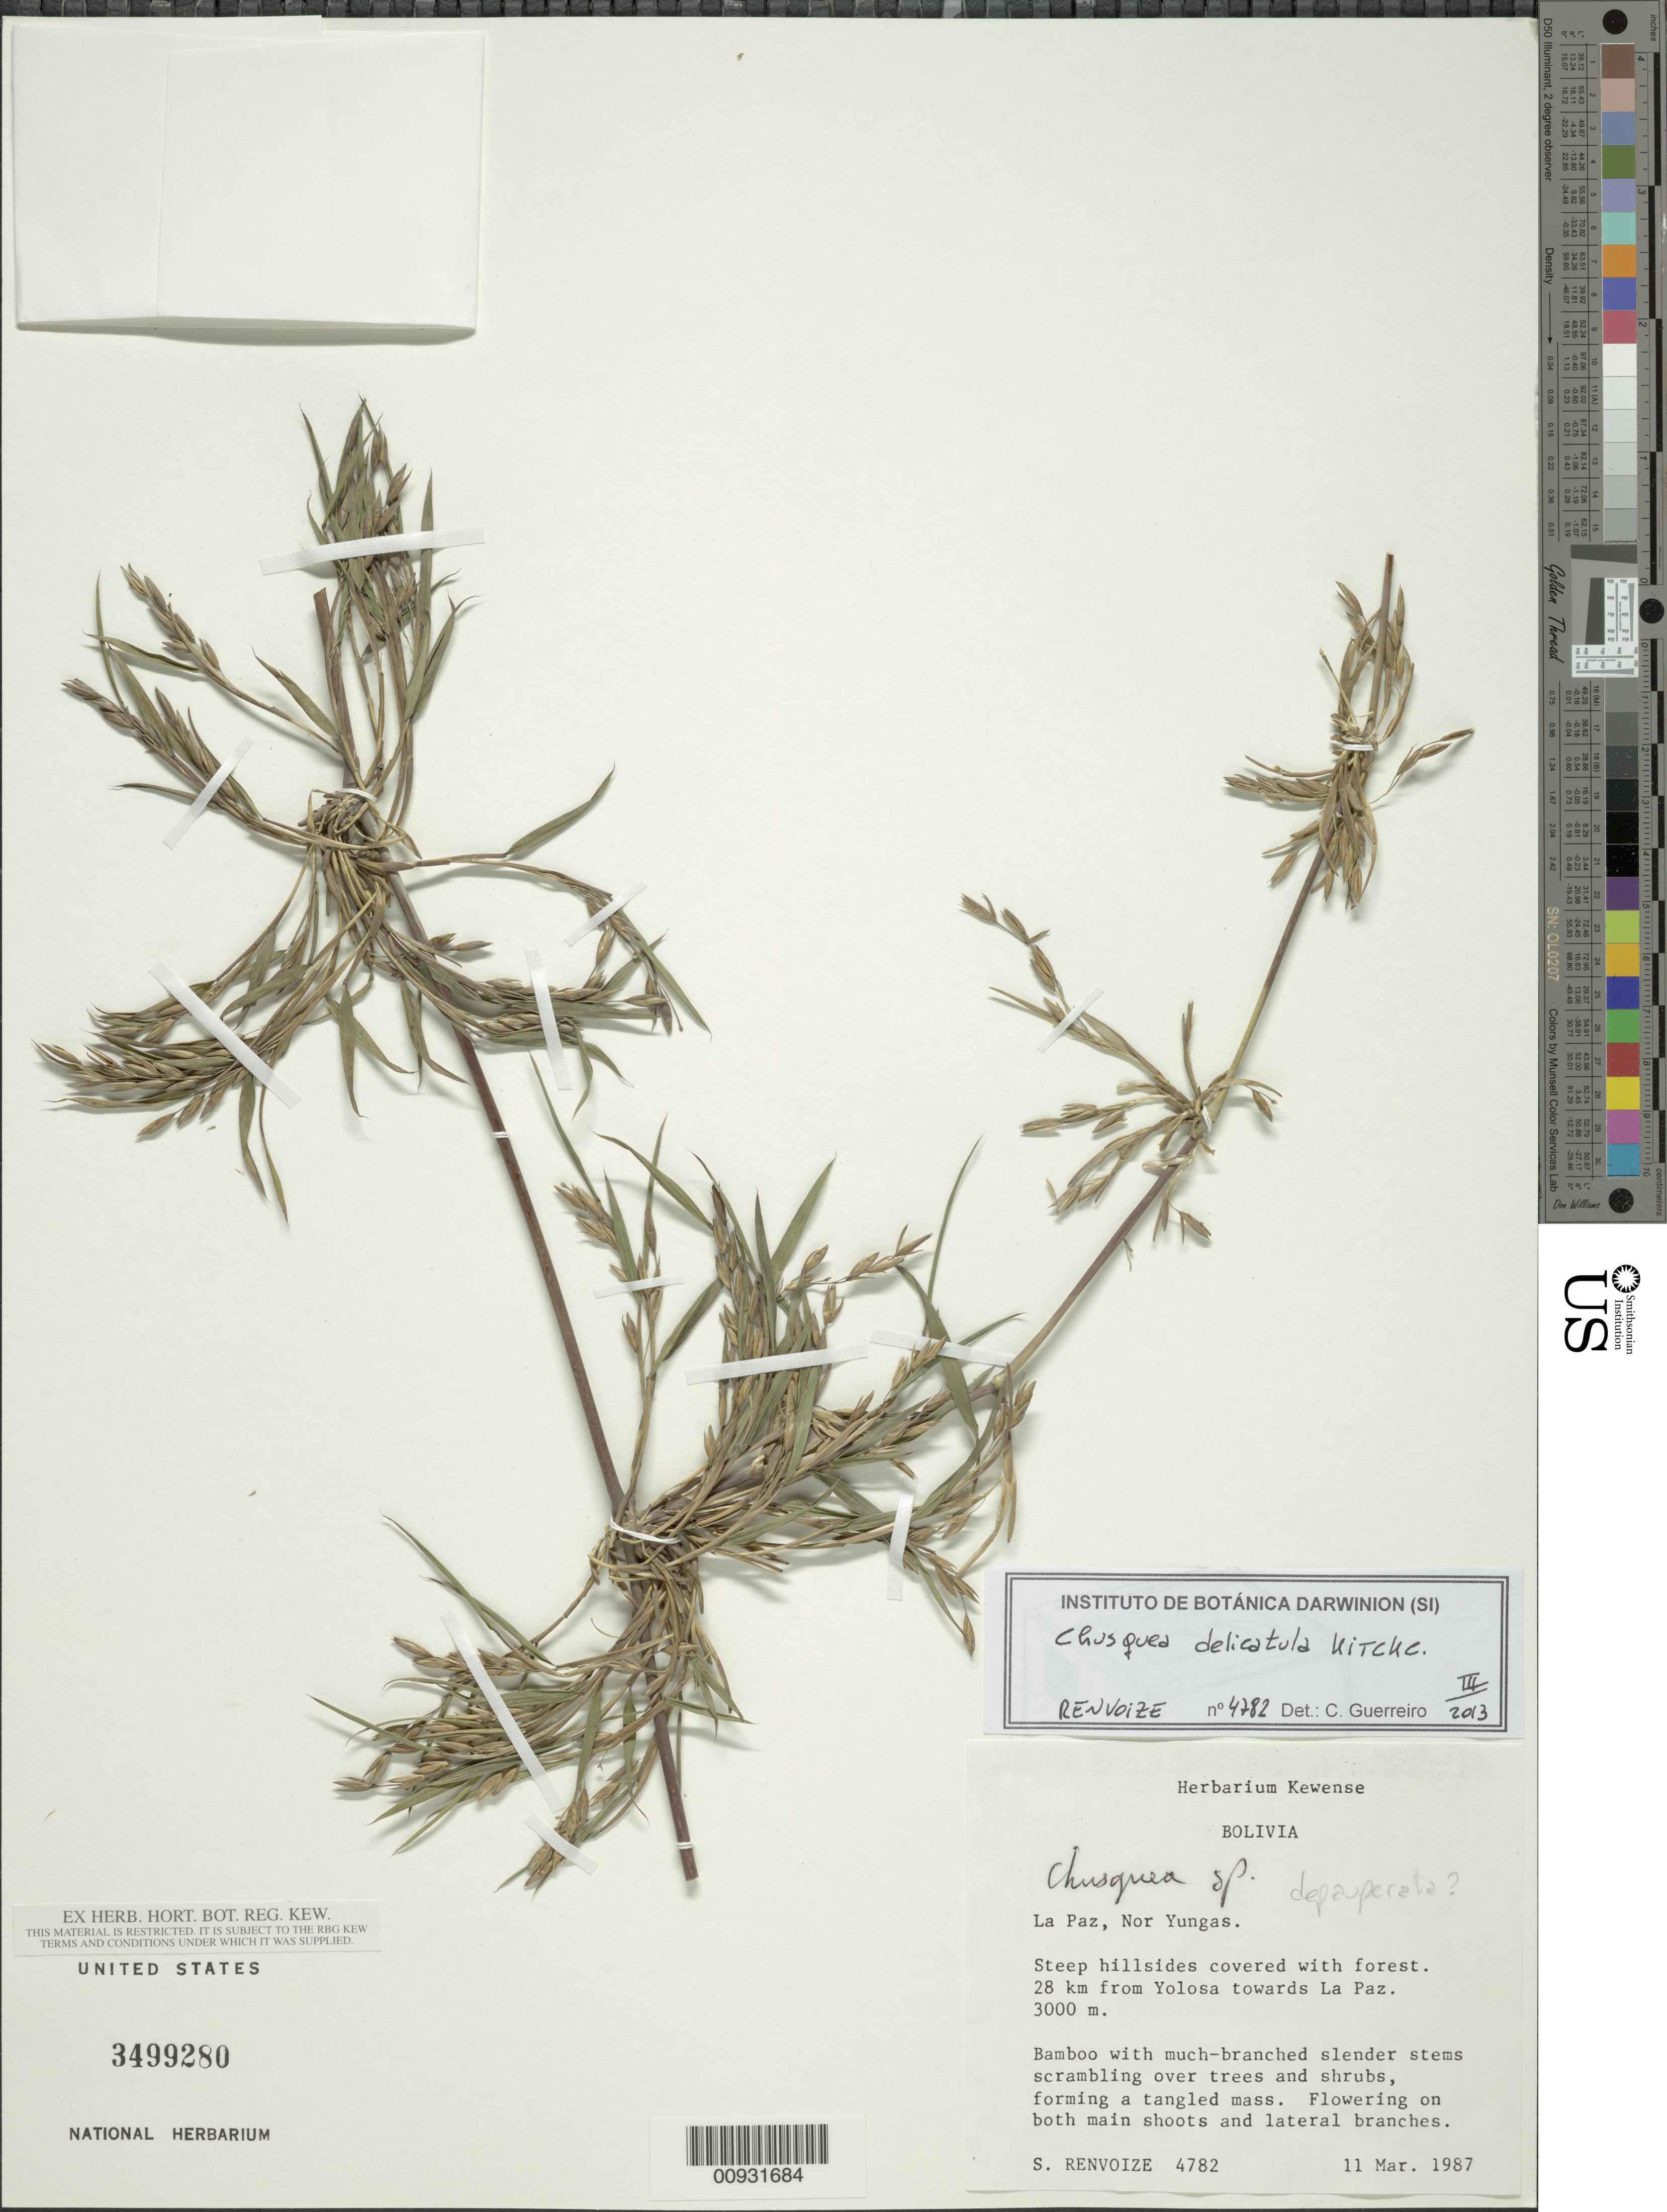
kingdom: Plantae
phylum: Tracheophyta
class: Liliopsida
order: Poales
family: Poaceae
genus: Chusquea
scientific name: Chusquea delicatula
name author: Hitchc.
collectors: S. A. Renvoize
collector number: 4782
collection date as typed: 11 Mar 1987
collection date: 1987-03-11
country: Bolivia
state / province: La Paz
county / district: Nor Yungas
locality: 28 km from Yolosa towards La Paz.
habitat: Steep hillsides covered with forest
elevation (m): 3000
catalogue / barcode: US 3499280